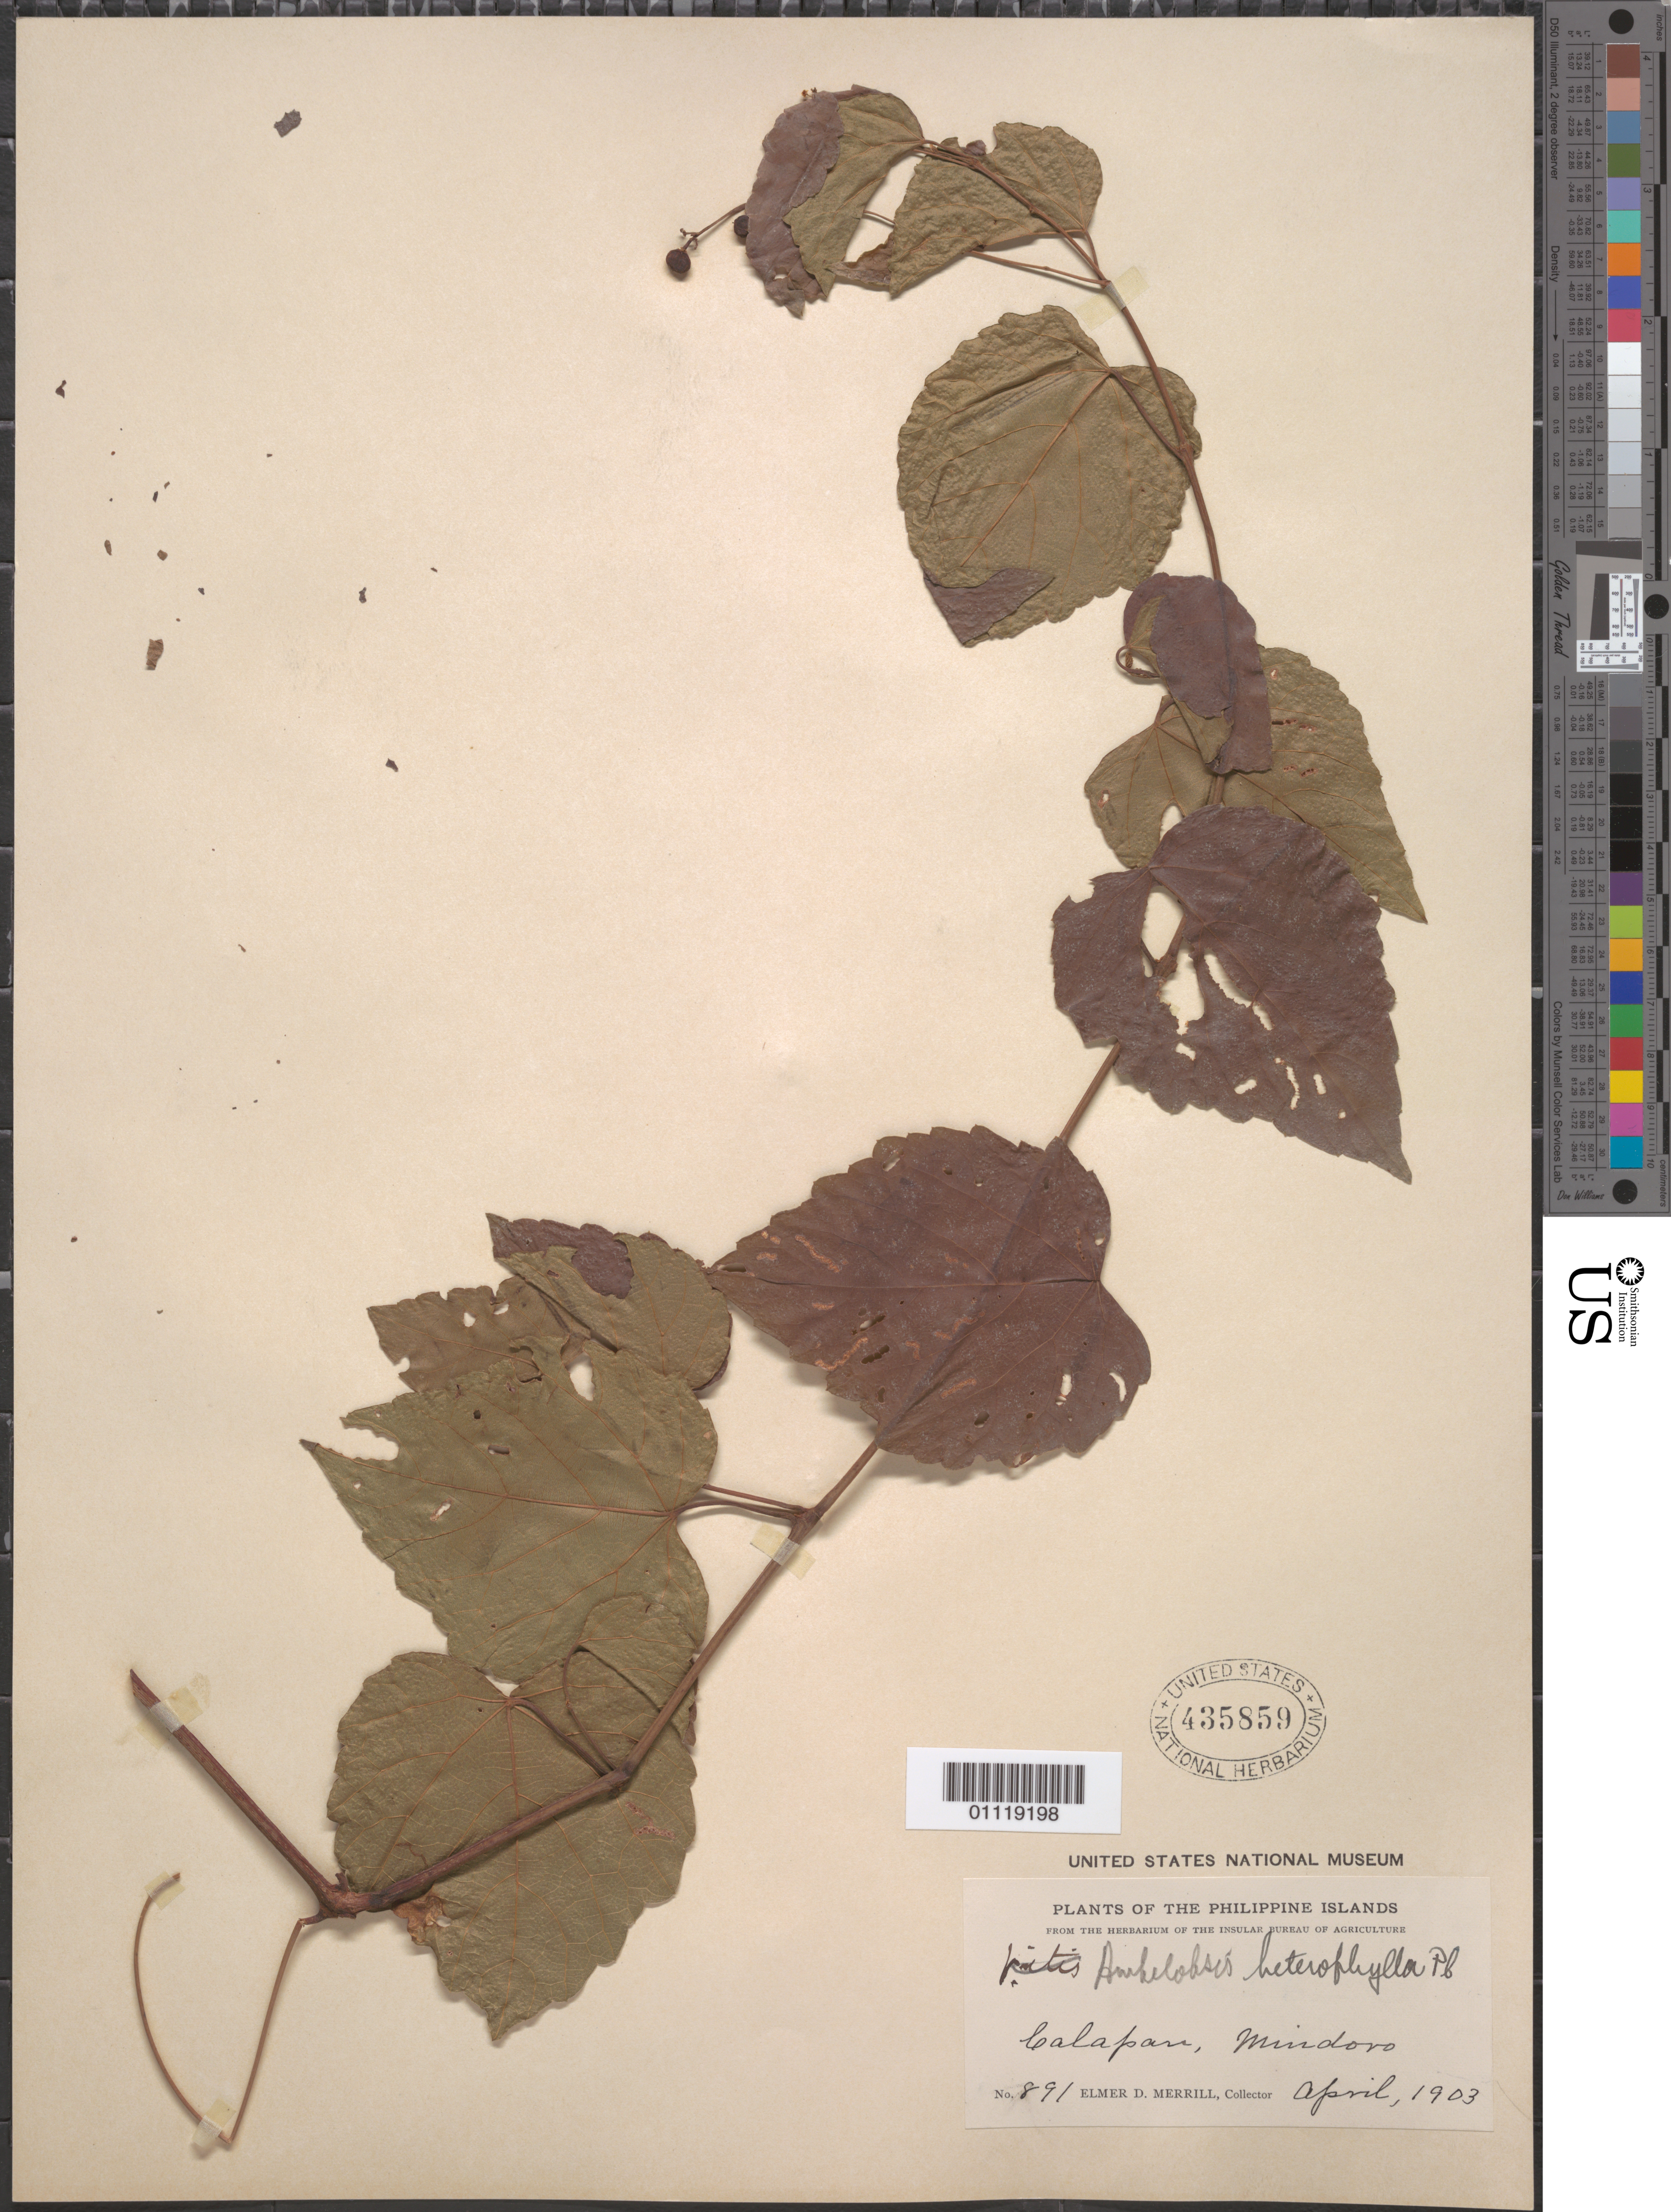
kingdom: Plantae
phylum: Tracheophyta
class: Magnoliopsida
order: Vitales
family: Vitaceae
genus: Ampelopsis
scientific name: Ampelopsis glandulosa var. heterophylla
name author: (Thunb.) Momiy.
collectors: E. D. Merrill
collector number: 891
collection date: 1903-04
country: Philippines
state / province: Mimaropa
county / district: Mindoro Oriental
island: Mindoro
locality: Calapan.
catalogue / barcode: US 435859